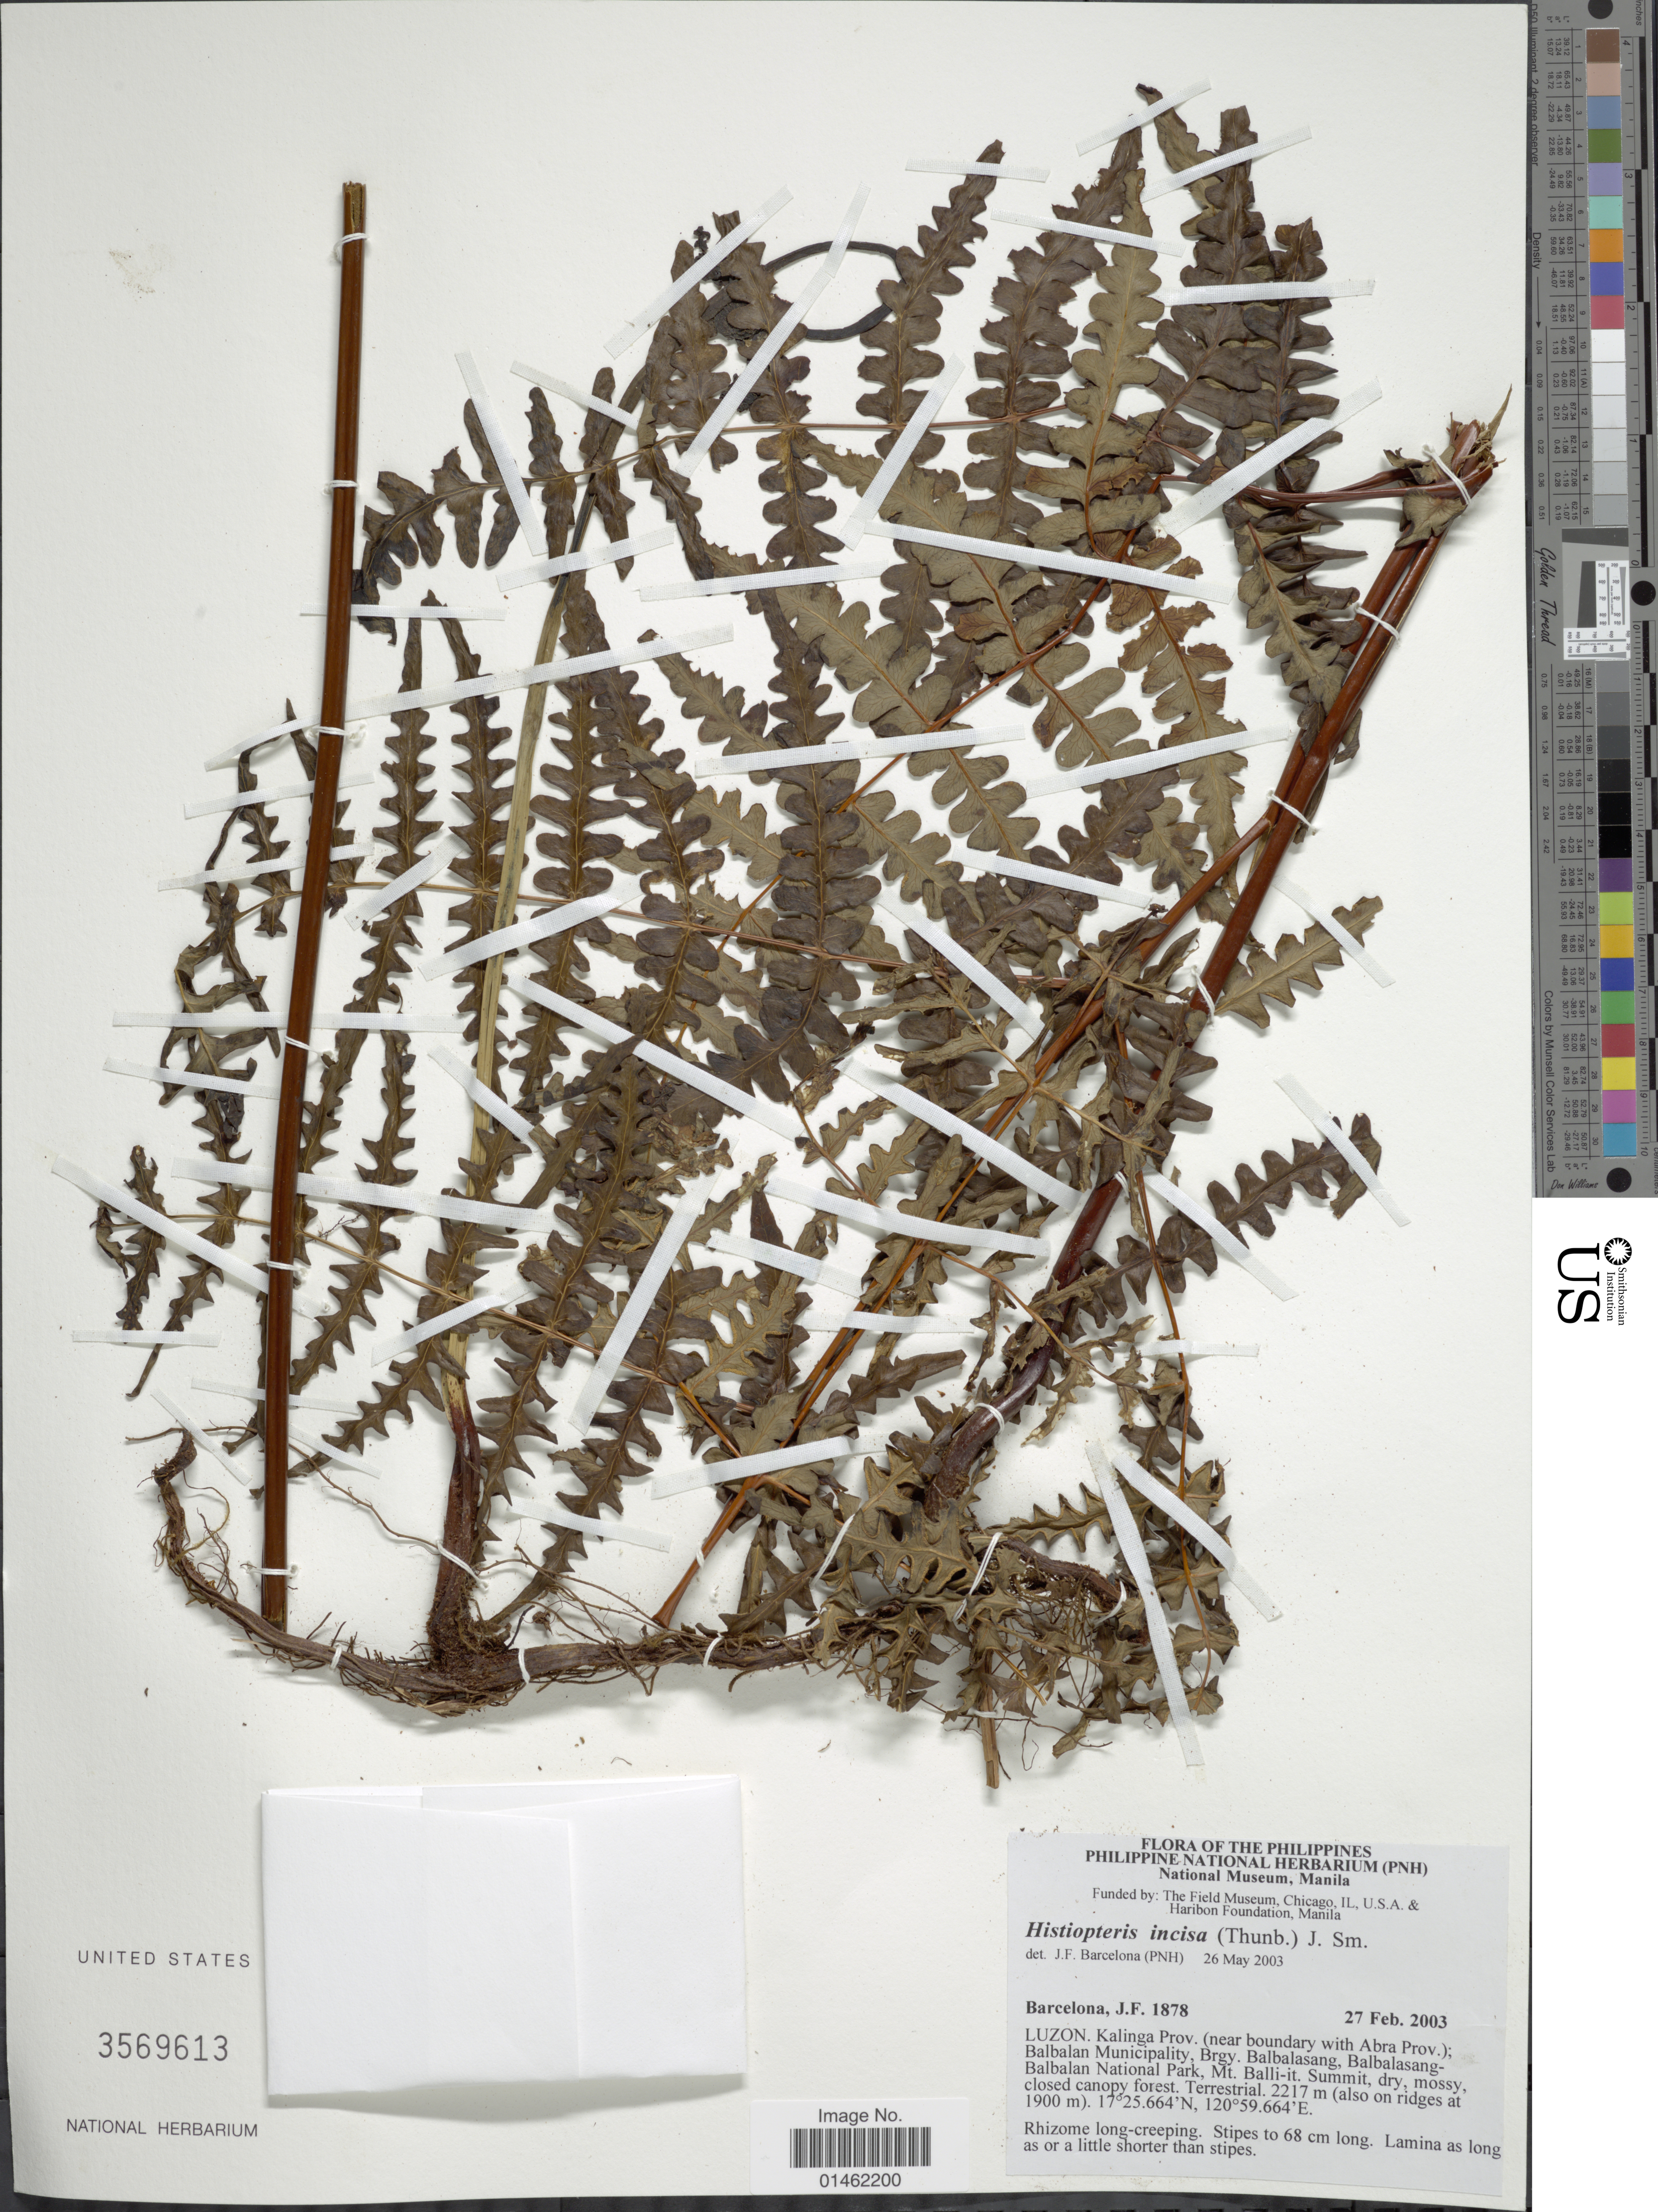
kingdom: Plantae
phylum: Tracheophyta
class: Polypodiopsida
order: Polypodiales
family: Dennstaedtiaceae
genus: Histiopteris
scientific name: Histiopteris incisa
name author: (Thunb.) J. Sm.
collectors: J. F. Barcelona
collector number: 1878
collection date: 2003-02-27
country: Philippines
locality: Luzon, Kalonga prov. (near boundary with Abra Prov); Balbalan Municipality, Brgy. Balbalasang, Balbalasang-Balbalan National Park, Mt. Balli-it.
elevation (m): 1900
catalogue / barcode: US 3569613